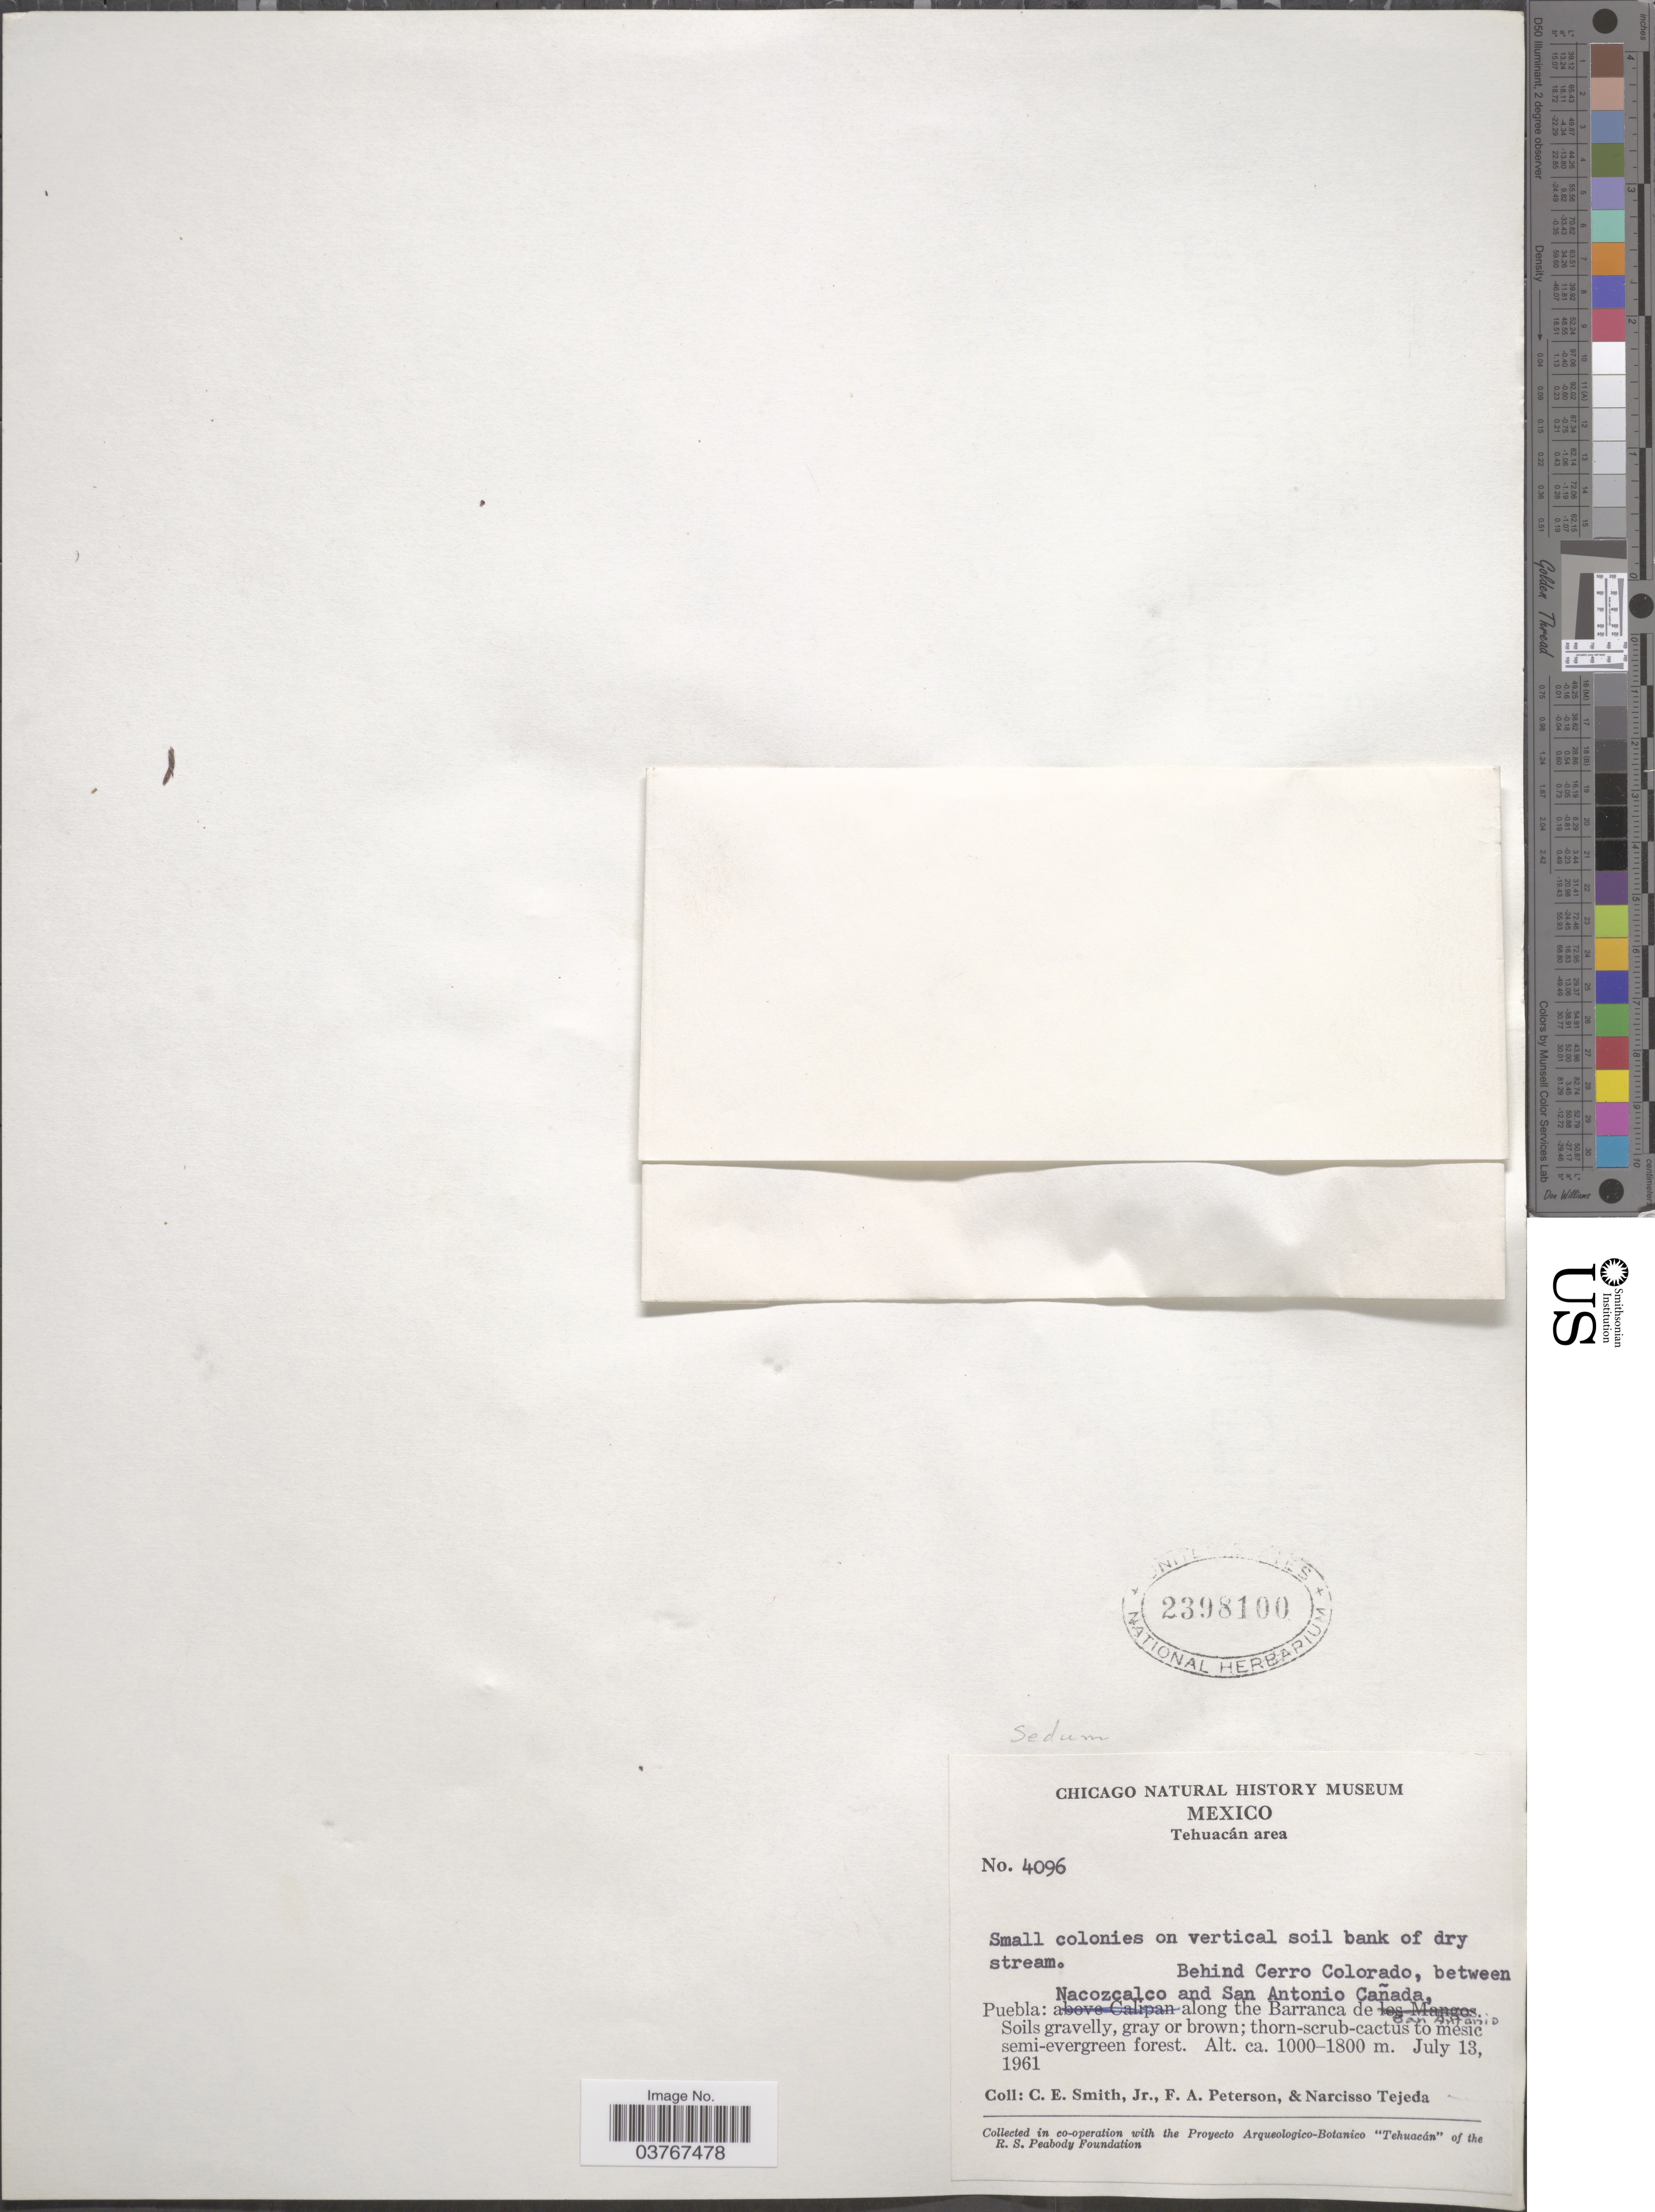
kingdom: Plantae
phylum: Tracheophyta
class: Magnoliopsida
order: Saxifragales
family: Crassulaceae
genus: Sedum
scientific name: Sedum sp.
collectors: C. E. Smith Jr., F. A. Peterson & N. Tejeda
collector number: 4096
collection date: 1961-07-13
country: Mexico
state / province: Puebla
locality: Tehuacán area. Behind Cerro Colorado, between Nacozcalco and San Antonio Cañada, along the Barranca de San Antonio.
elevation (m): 1000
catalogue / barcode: US 2398100